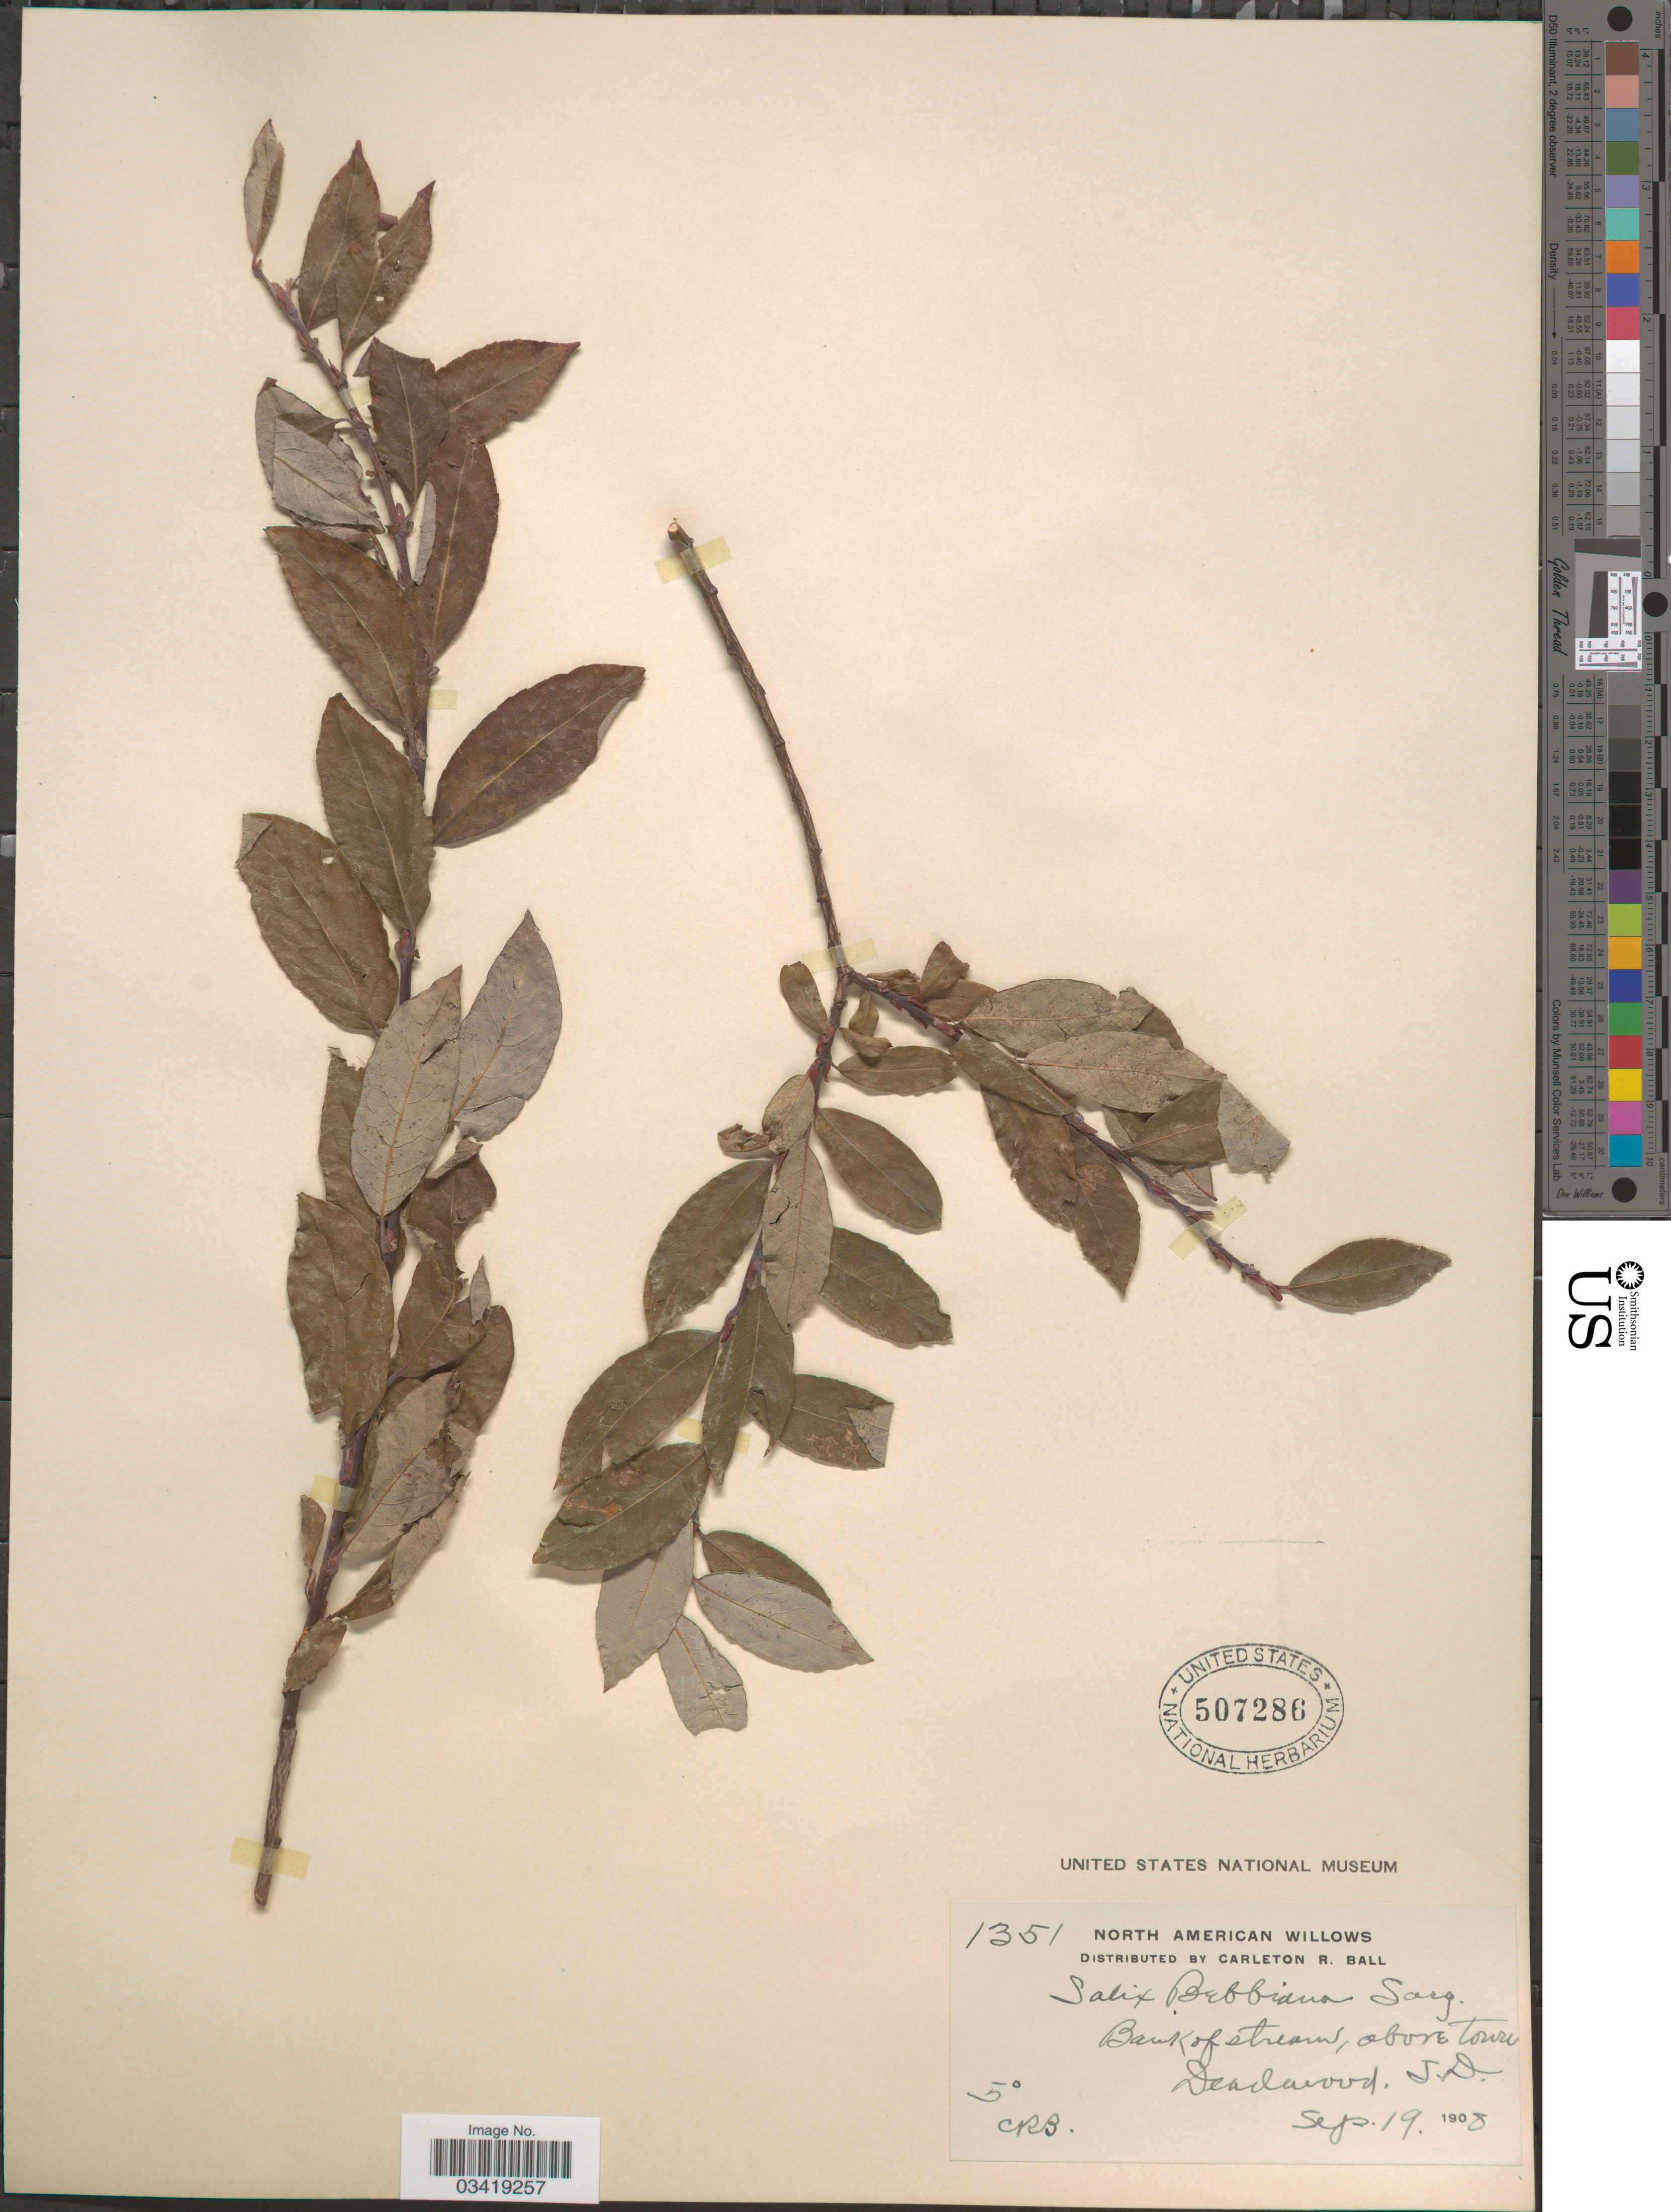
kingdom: Plantae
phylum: Tracheophyta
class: Magnoliopsida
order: Malpighiales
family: Salicaceae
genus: Salix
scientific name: Salix bebbiana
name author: Sarg.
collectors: C. R. Ball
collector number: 1351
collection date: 1908-09-19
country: United States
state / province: South Dakota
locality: Above town Deadwood.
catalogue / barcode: US 507286